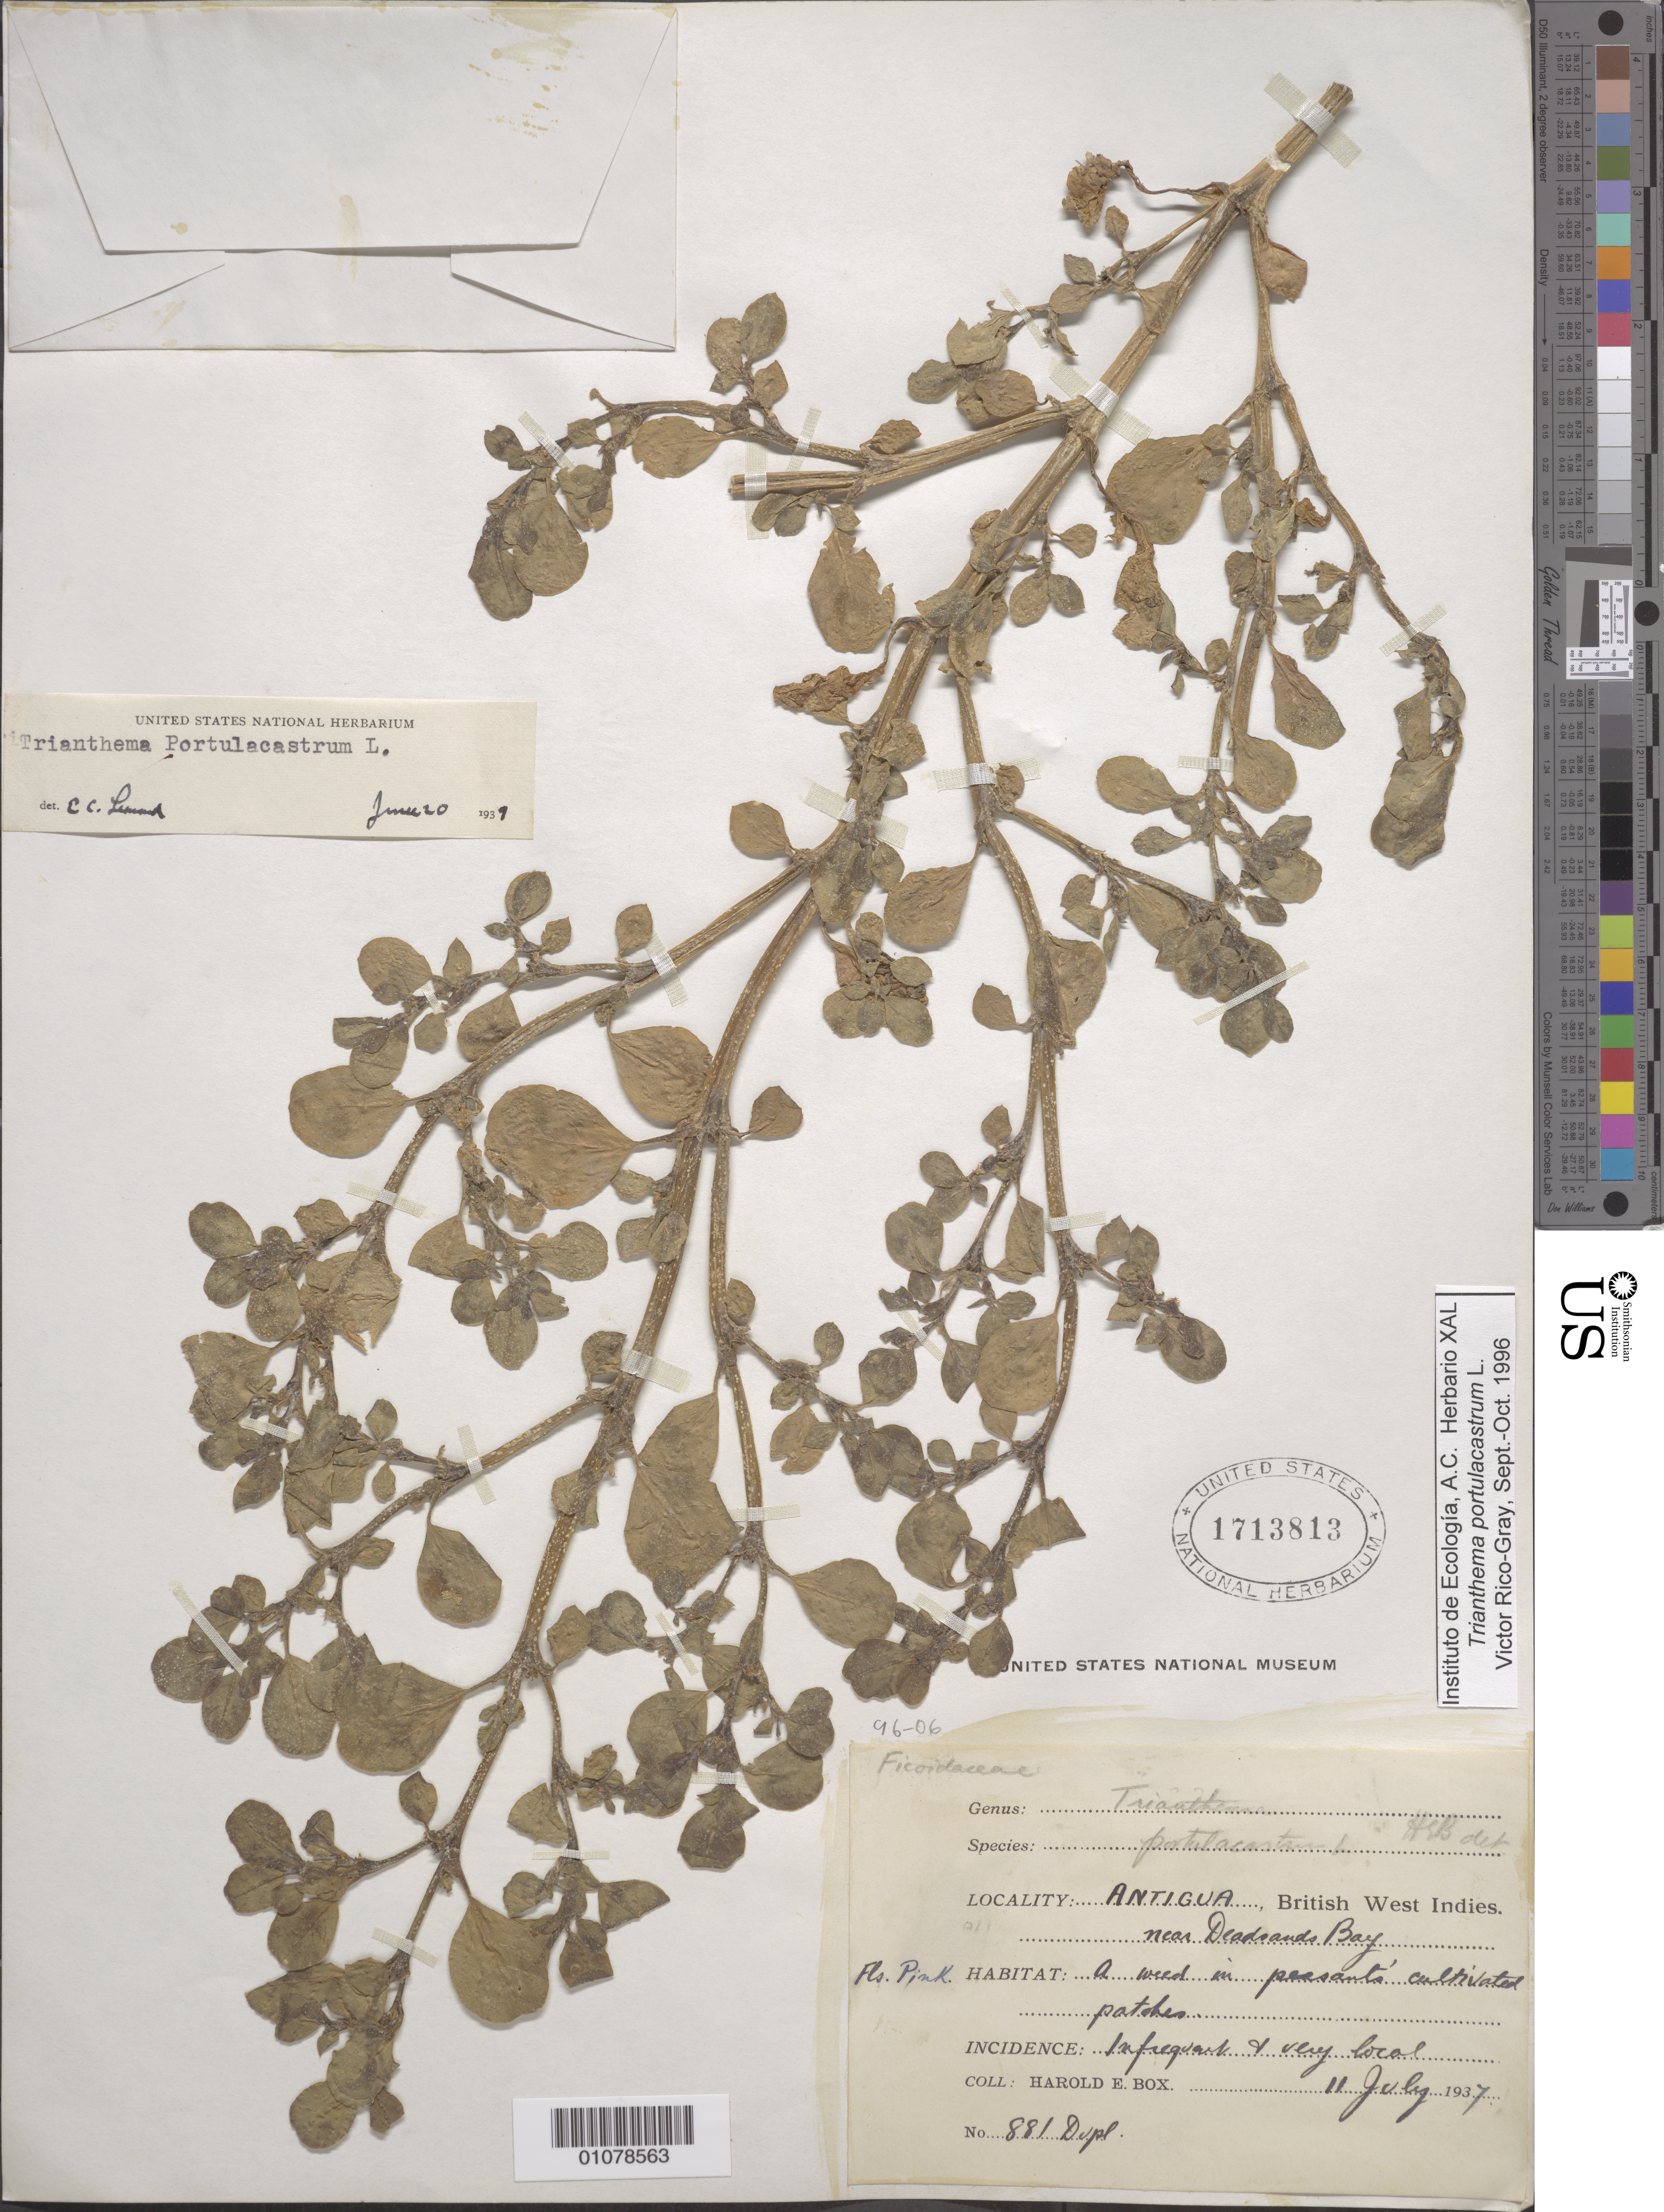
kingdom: Plantae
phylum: Tracheophyta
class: Magnoliopsida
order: Caryophyllales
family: Aizoaceae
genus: Trianthema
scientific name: Trianthema portulacastrum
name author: L.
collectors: H. E. Box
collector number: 881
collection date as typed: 11 Jul 1937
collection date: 1937-07-11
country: Antigua and Barbuda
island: Antigua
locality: Near Deadsands Bay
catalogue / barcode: US 1713813